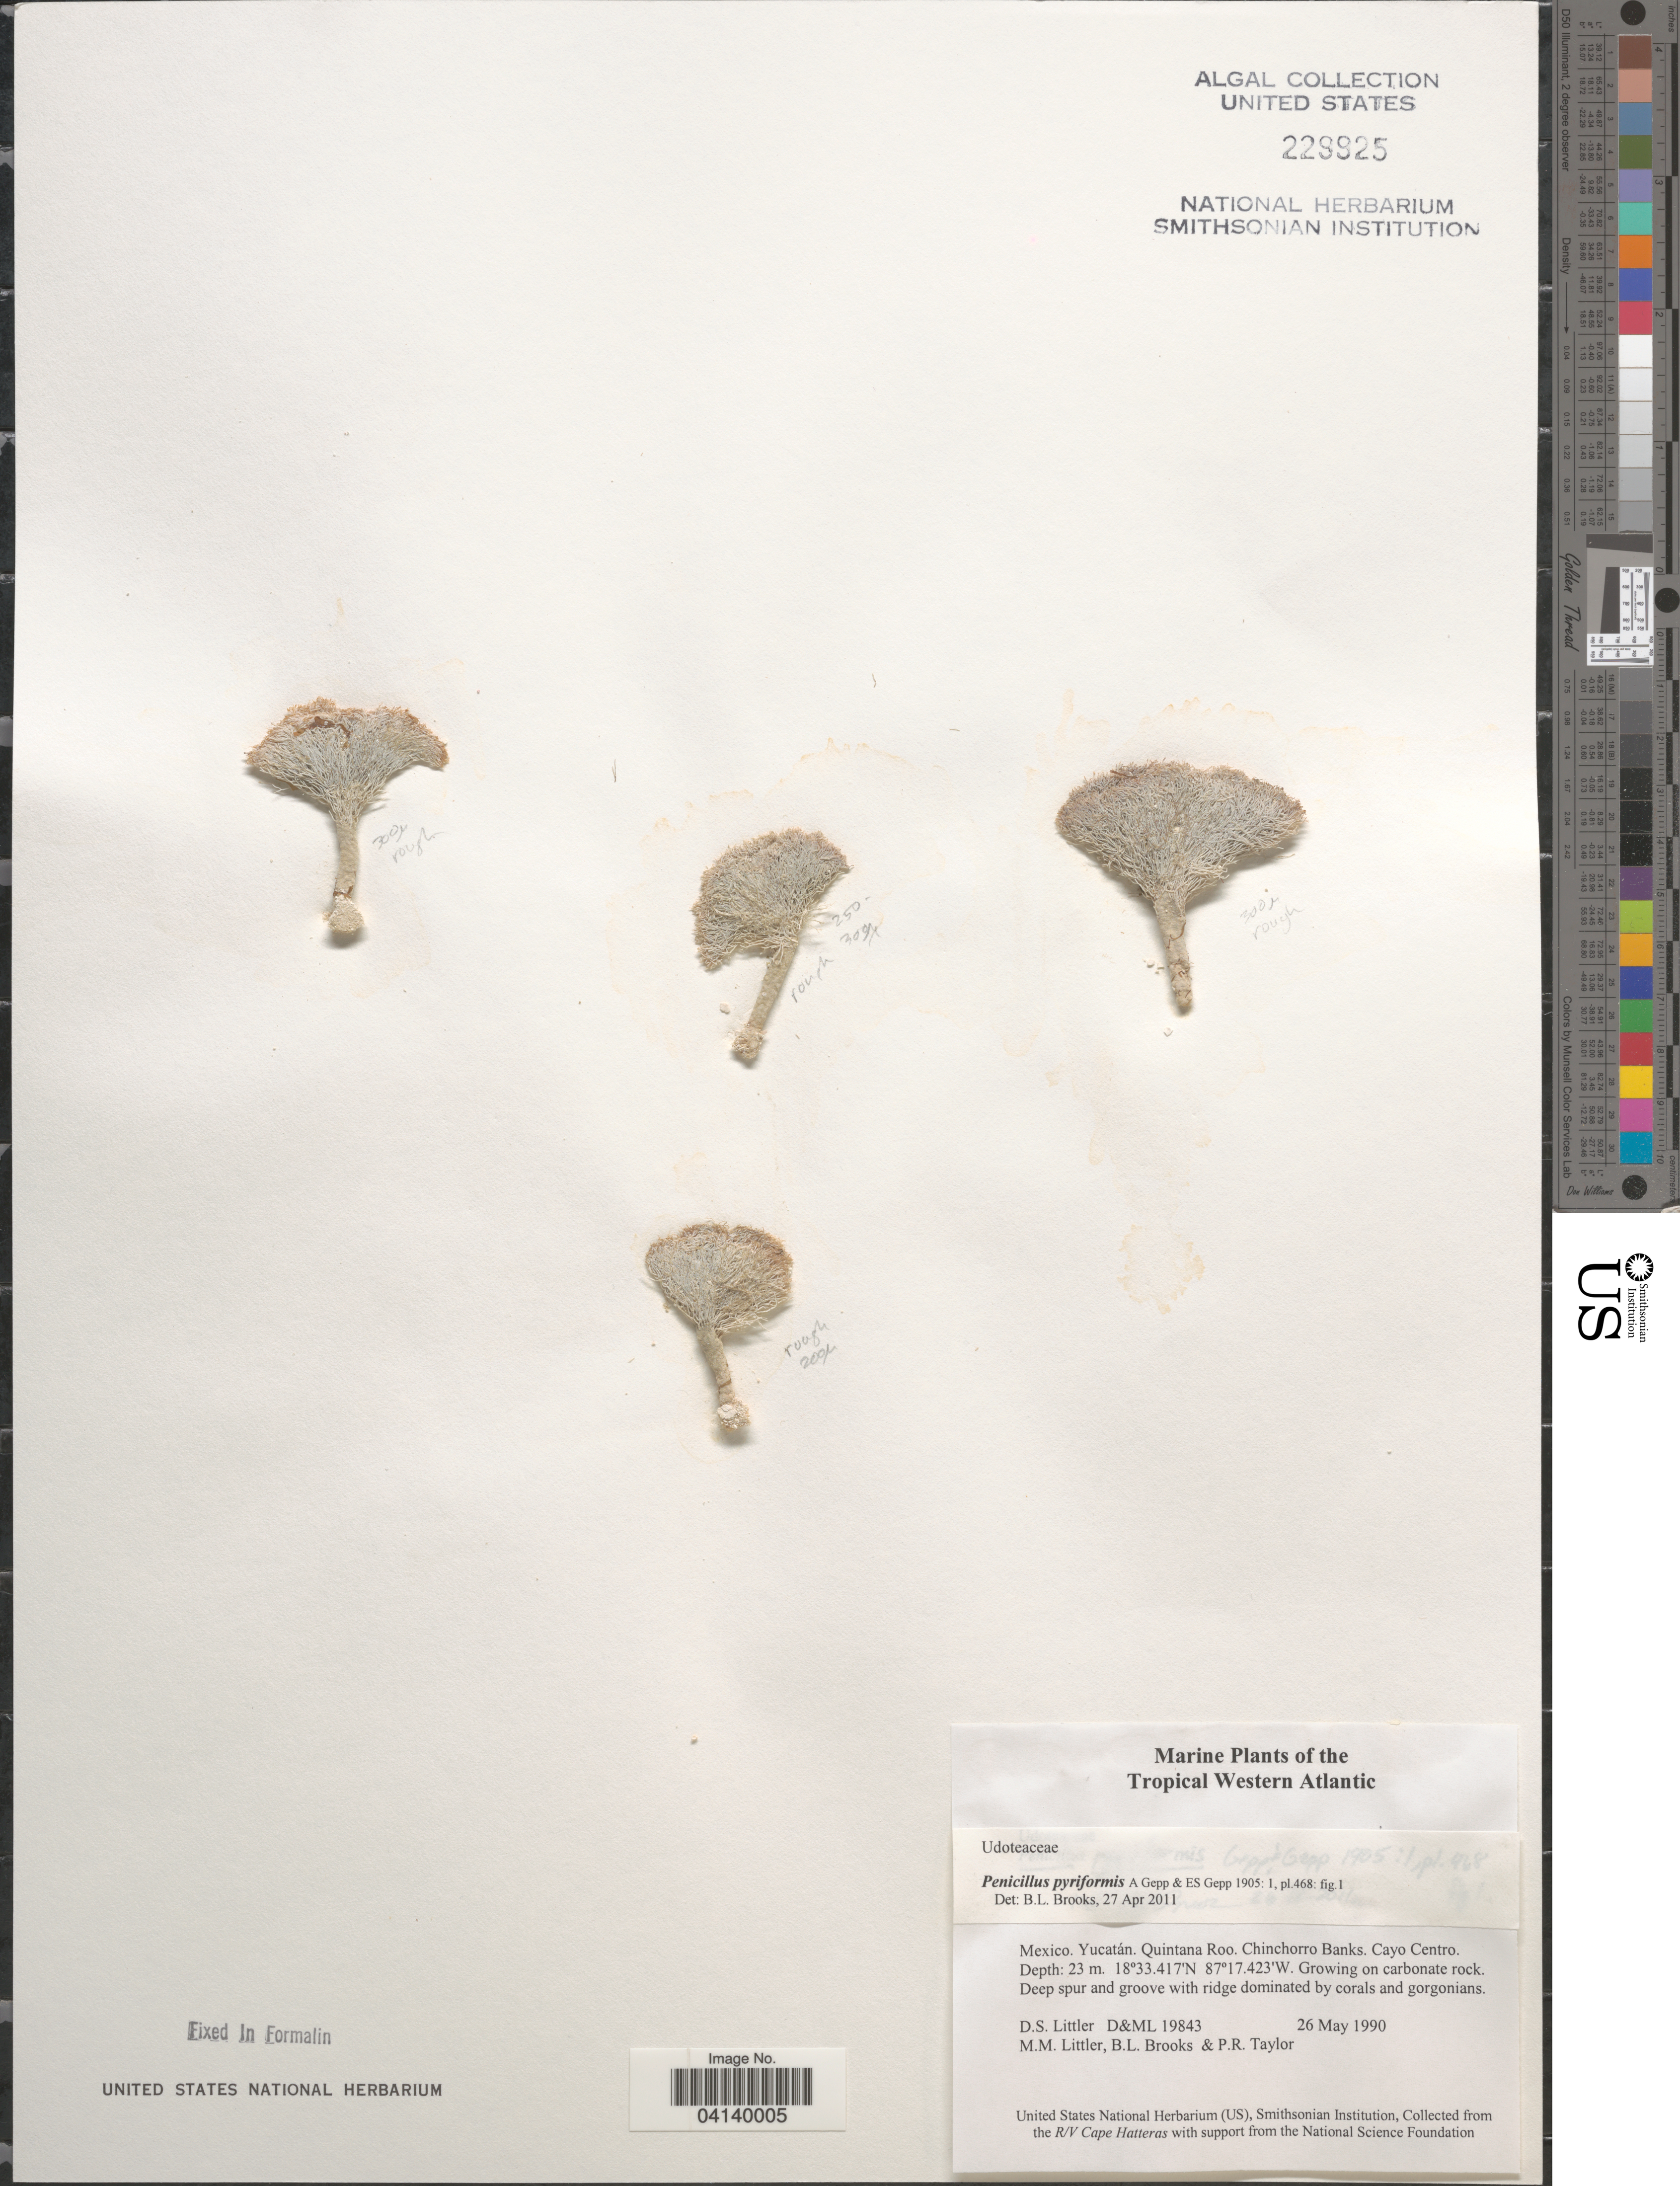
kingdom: Plantae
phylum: Chlorophyta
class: Ulvophyceae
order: Bryopsidales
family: Udoteaceae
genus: Penicillus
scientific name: Penicillus pyriformis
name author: A. Gepp & E. Gepp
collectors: D. S. Littler, B. Brooks & P. R. Taylor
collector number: D&ML19843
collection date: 1990-05-26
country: Mexico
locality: Tropical Western Atlantic. Yucatán. Quintana Roo. Chinchorro Banks. Cayo Centro.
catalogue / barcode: US 229925